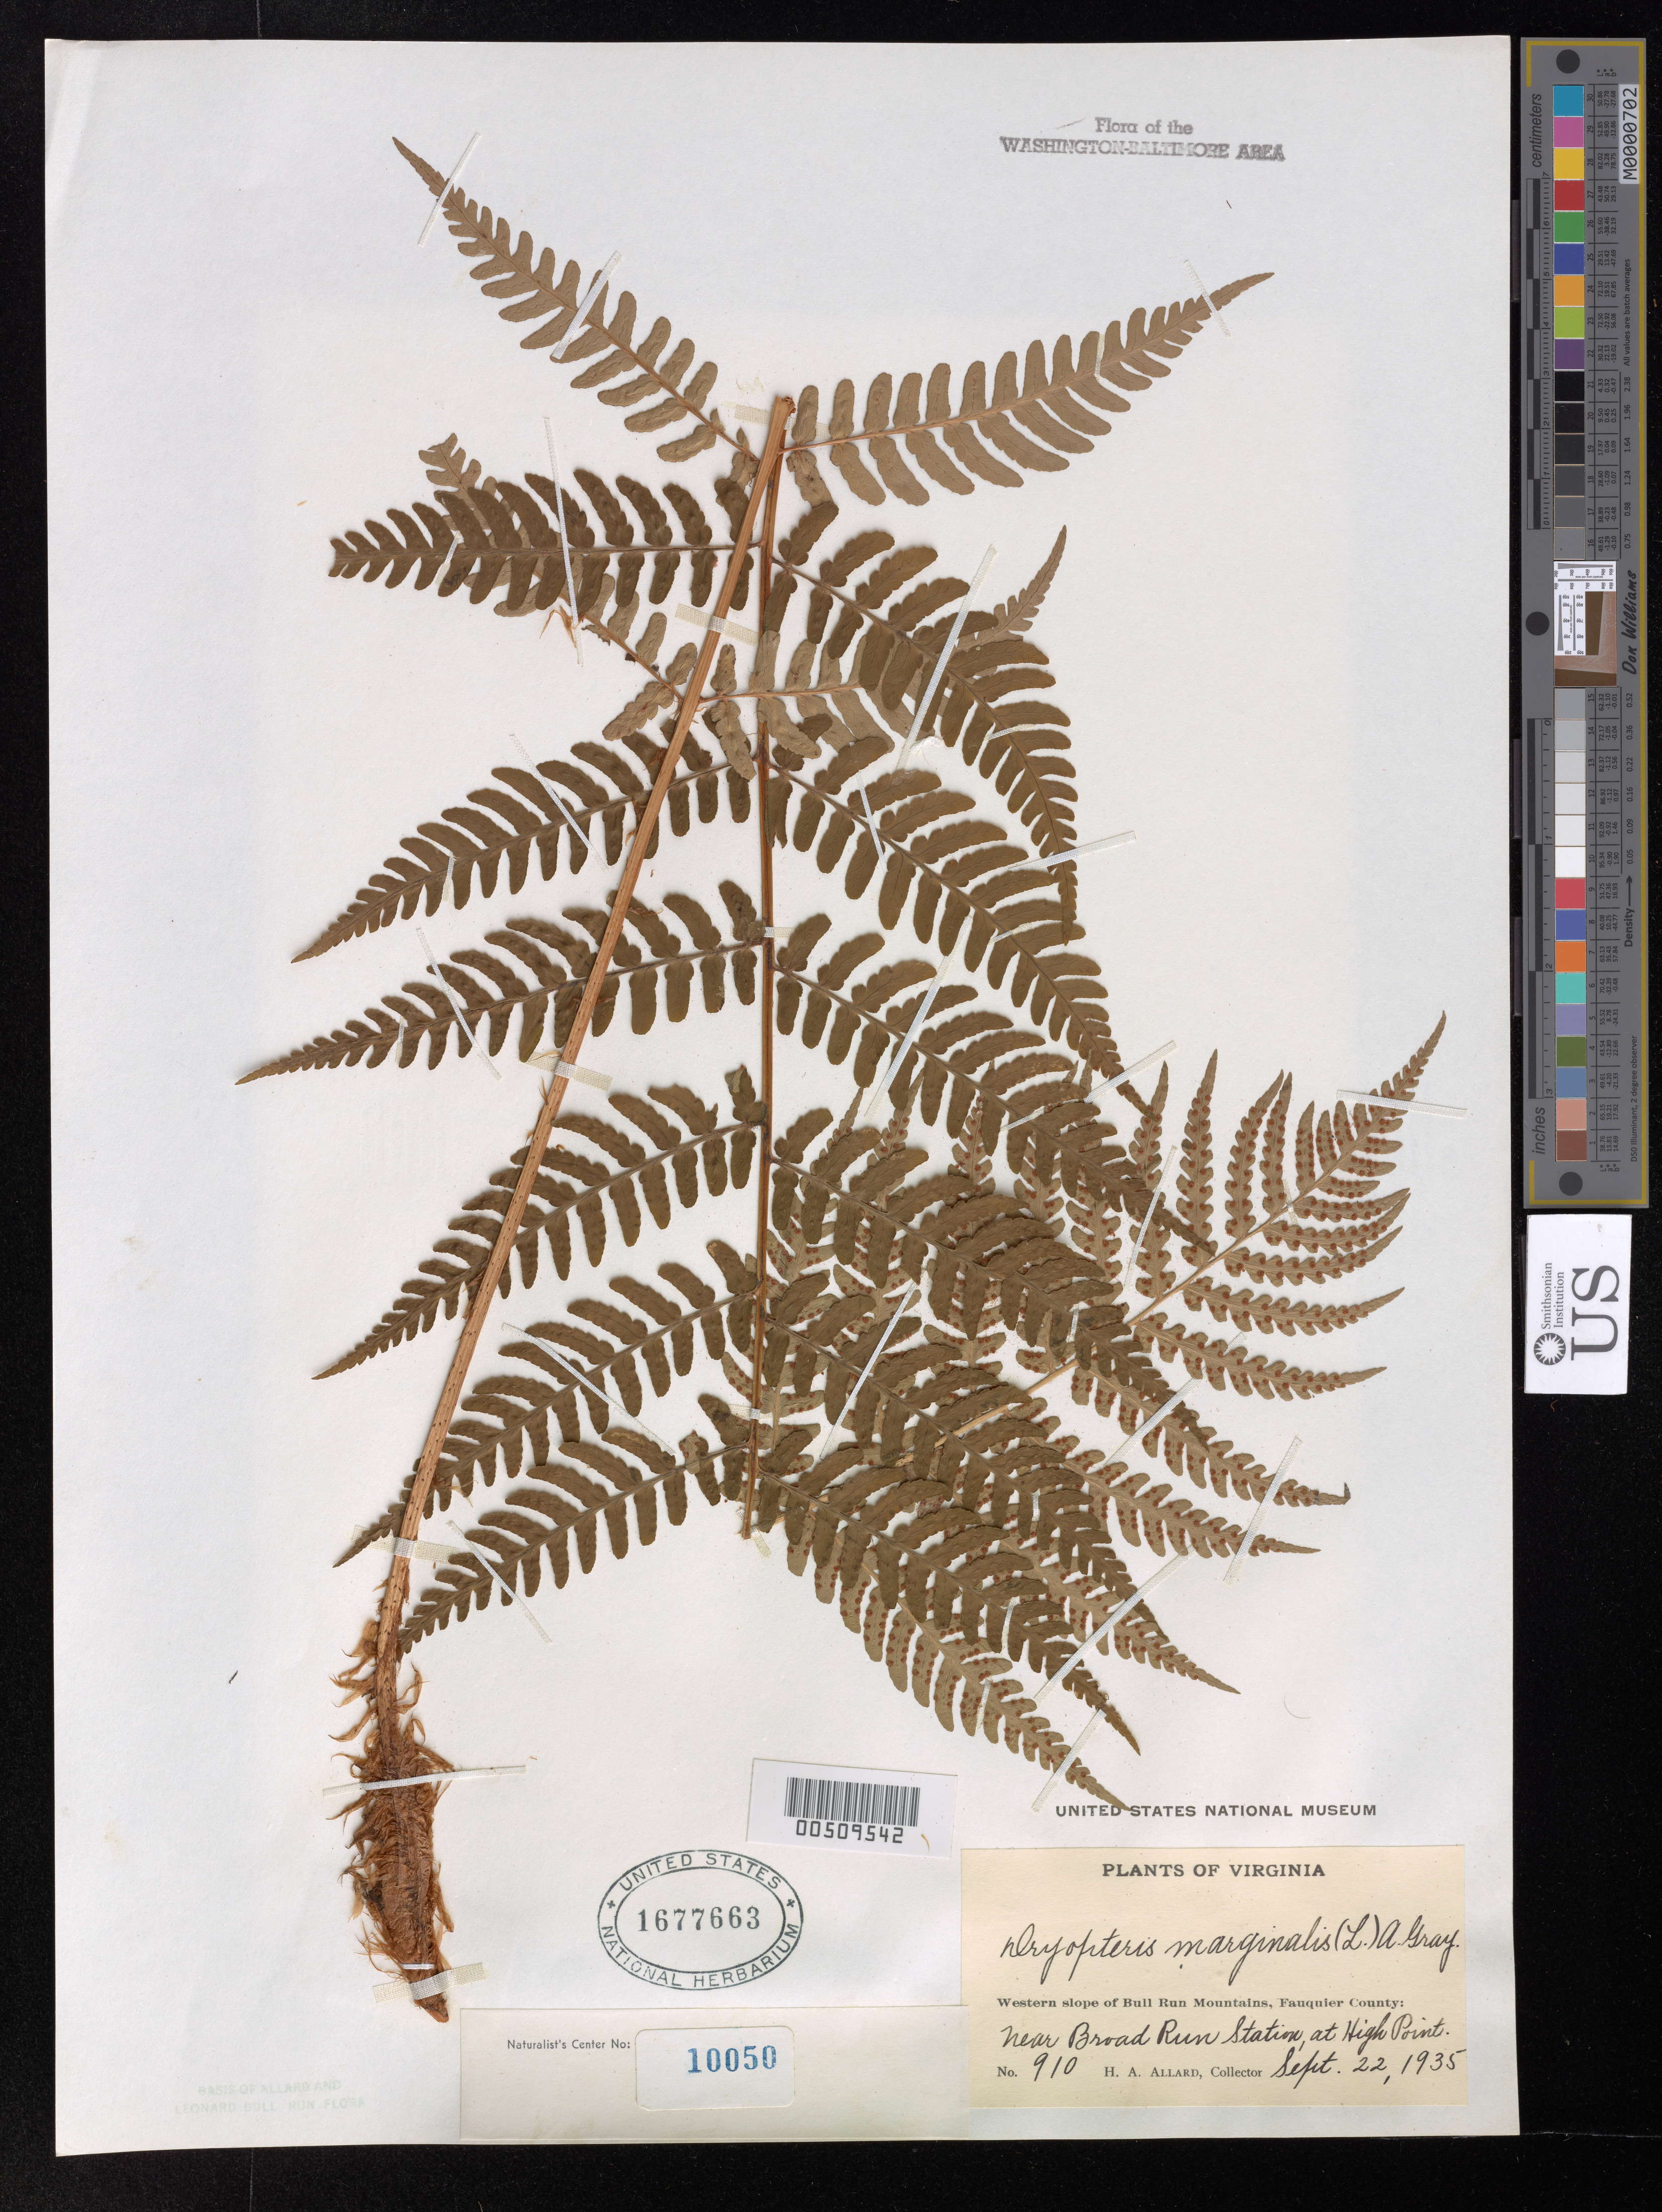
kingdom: Plantae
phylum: Tracheophyta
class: Polypodiopsida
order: Polypodiales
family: Dryopteridaceae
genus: Dryopteris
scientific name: Dryopteris marginalis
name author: (L.) A. Gray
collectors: H. A. Allard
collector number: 910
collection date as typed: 22 Sep 1935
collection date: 1935-09-22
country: United States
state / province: Virginia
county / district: Fauquier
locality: Bull Run Mountains, near Broad Run Station at High Point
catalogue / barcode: US 1677663